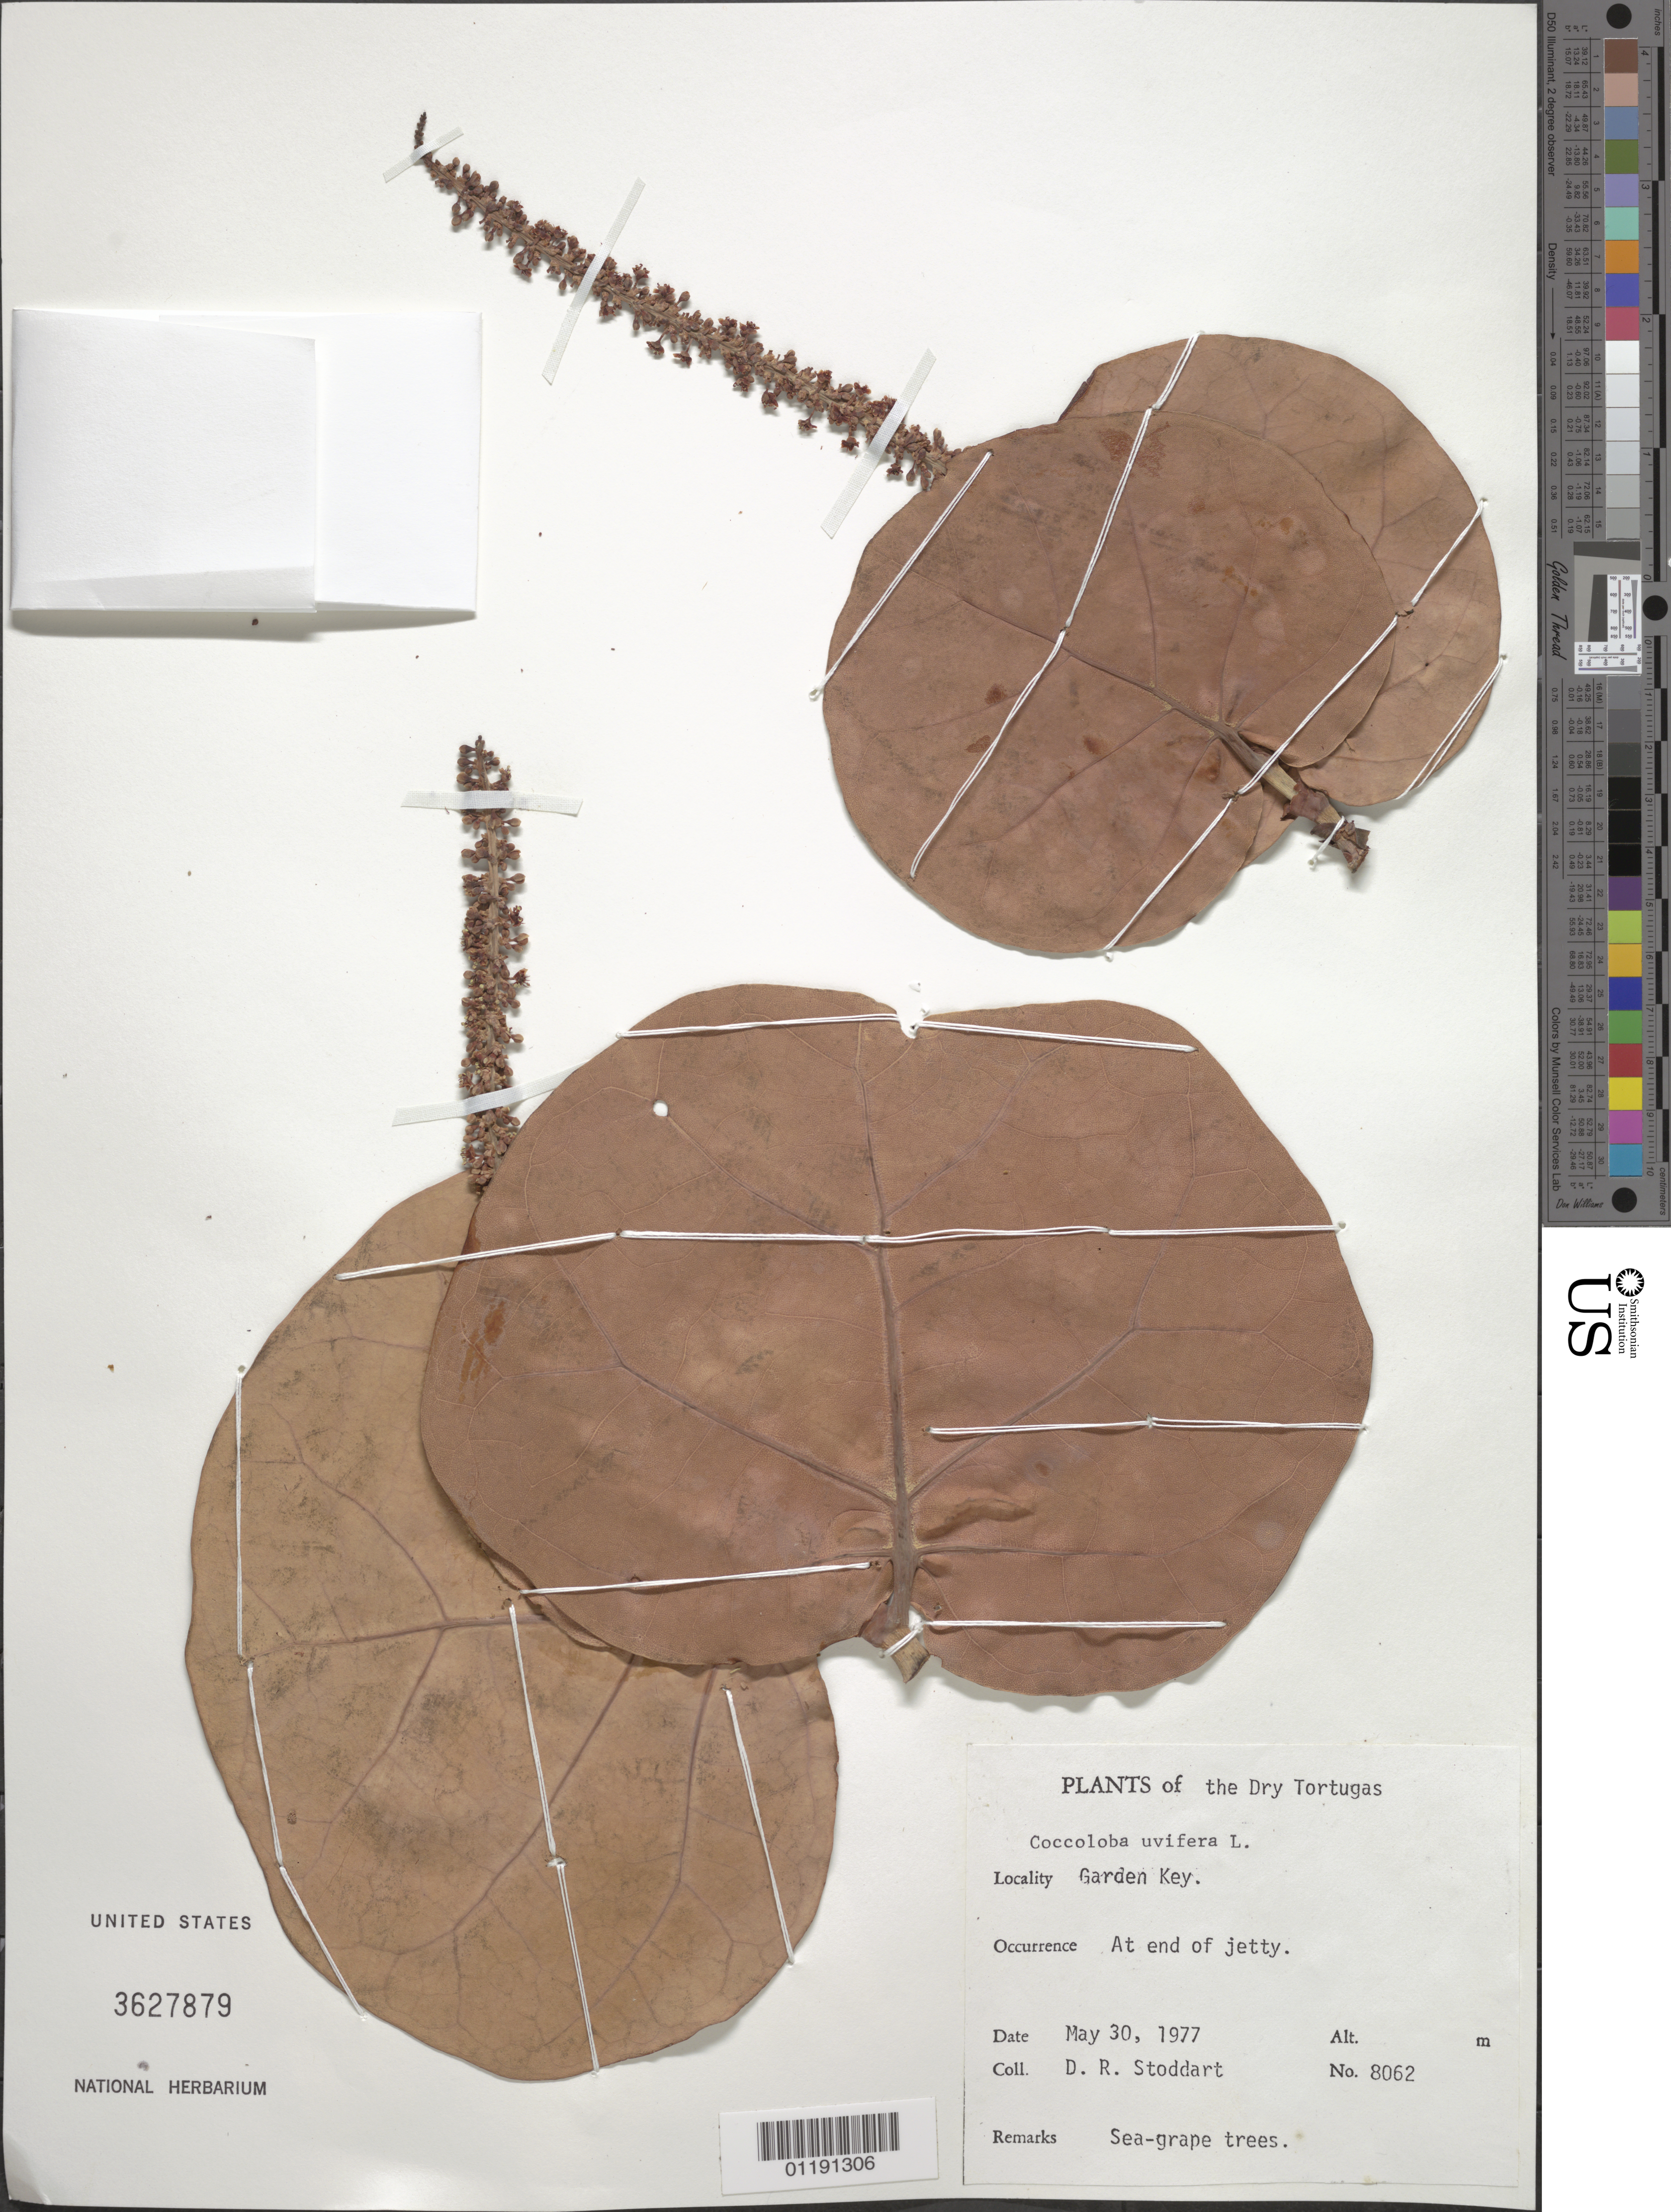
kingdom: Plantae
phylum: Tracheophyta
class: Magnoliopsida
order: Caryophyllales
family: Polygonaceae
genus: Coccoloba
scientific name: Coccoloba uvifera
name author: L.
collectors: D. R. Stoddart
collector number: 8062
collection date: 1977-05-30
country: United States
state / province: Florida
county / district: Monroe County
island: Garden Key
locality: At end of jetty.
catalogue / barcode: US 3627879